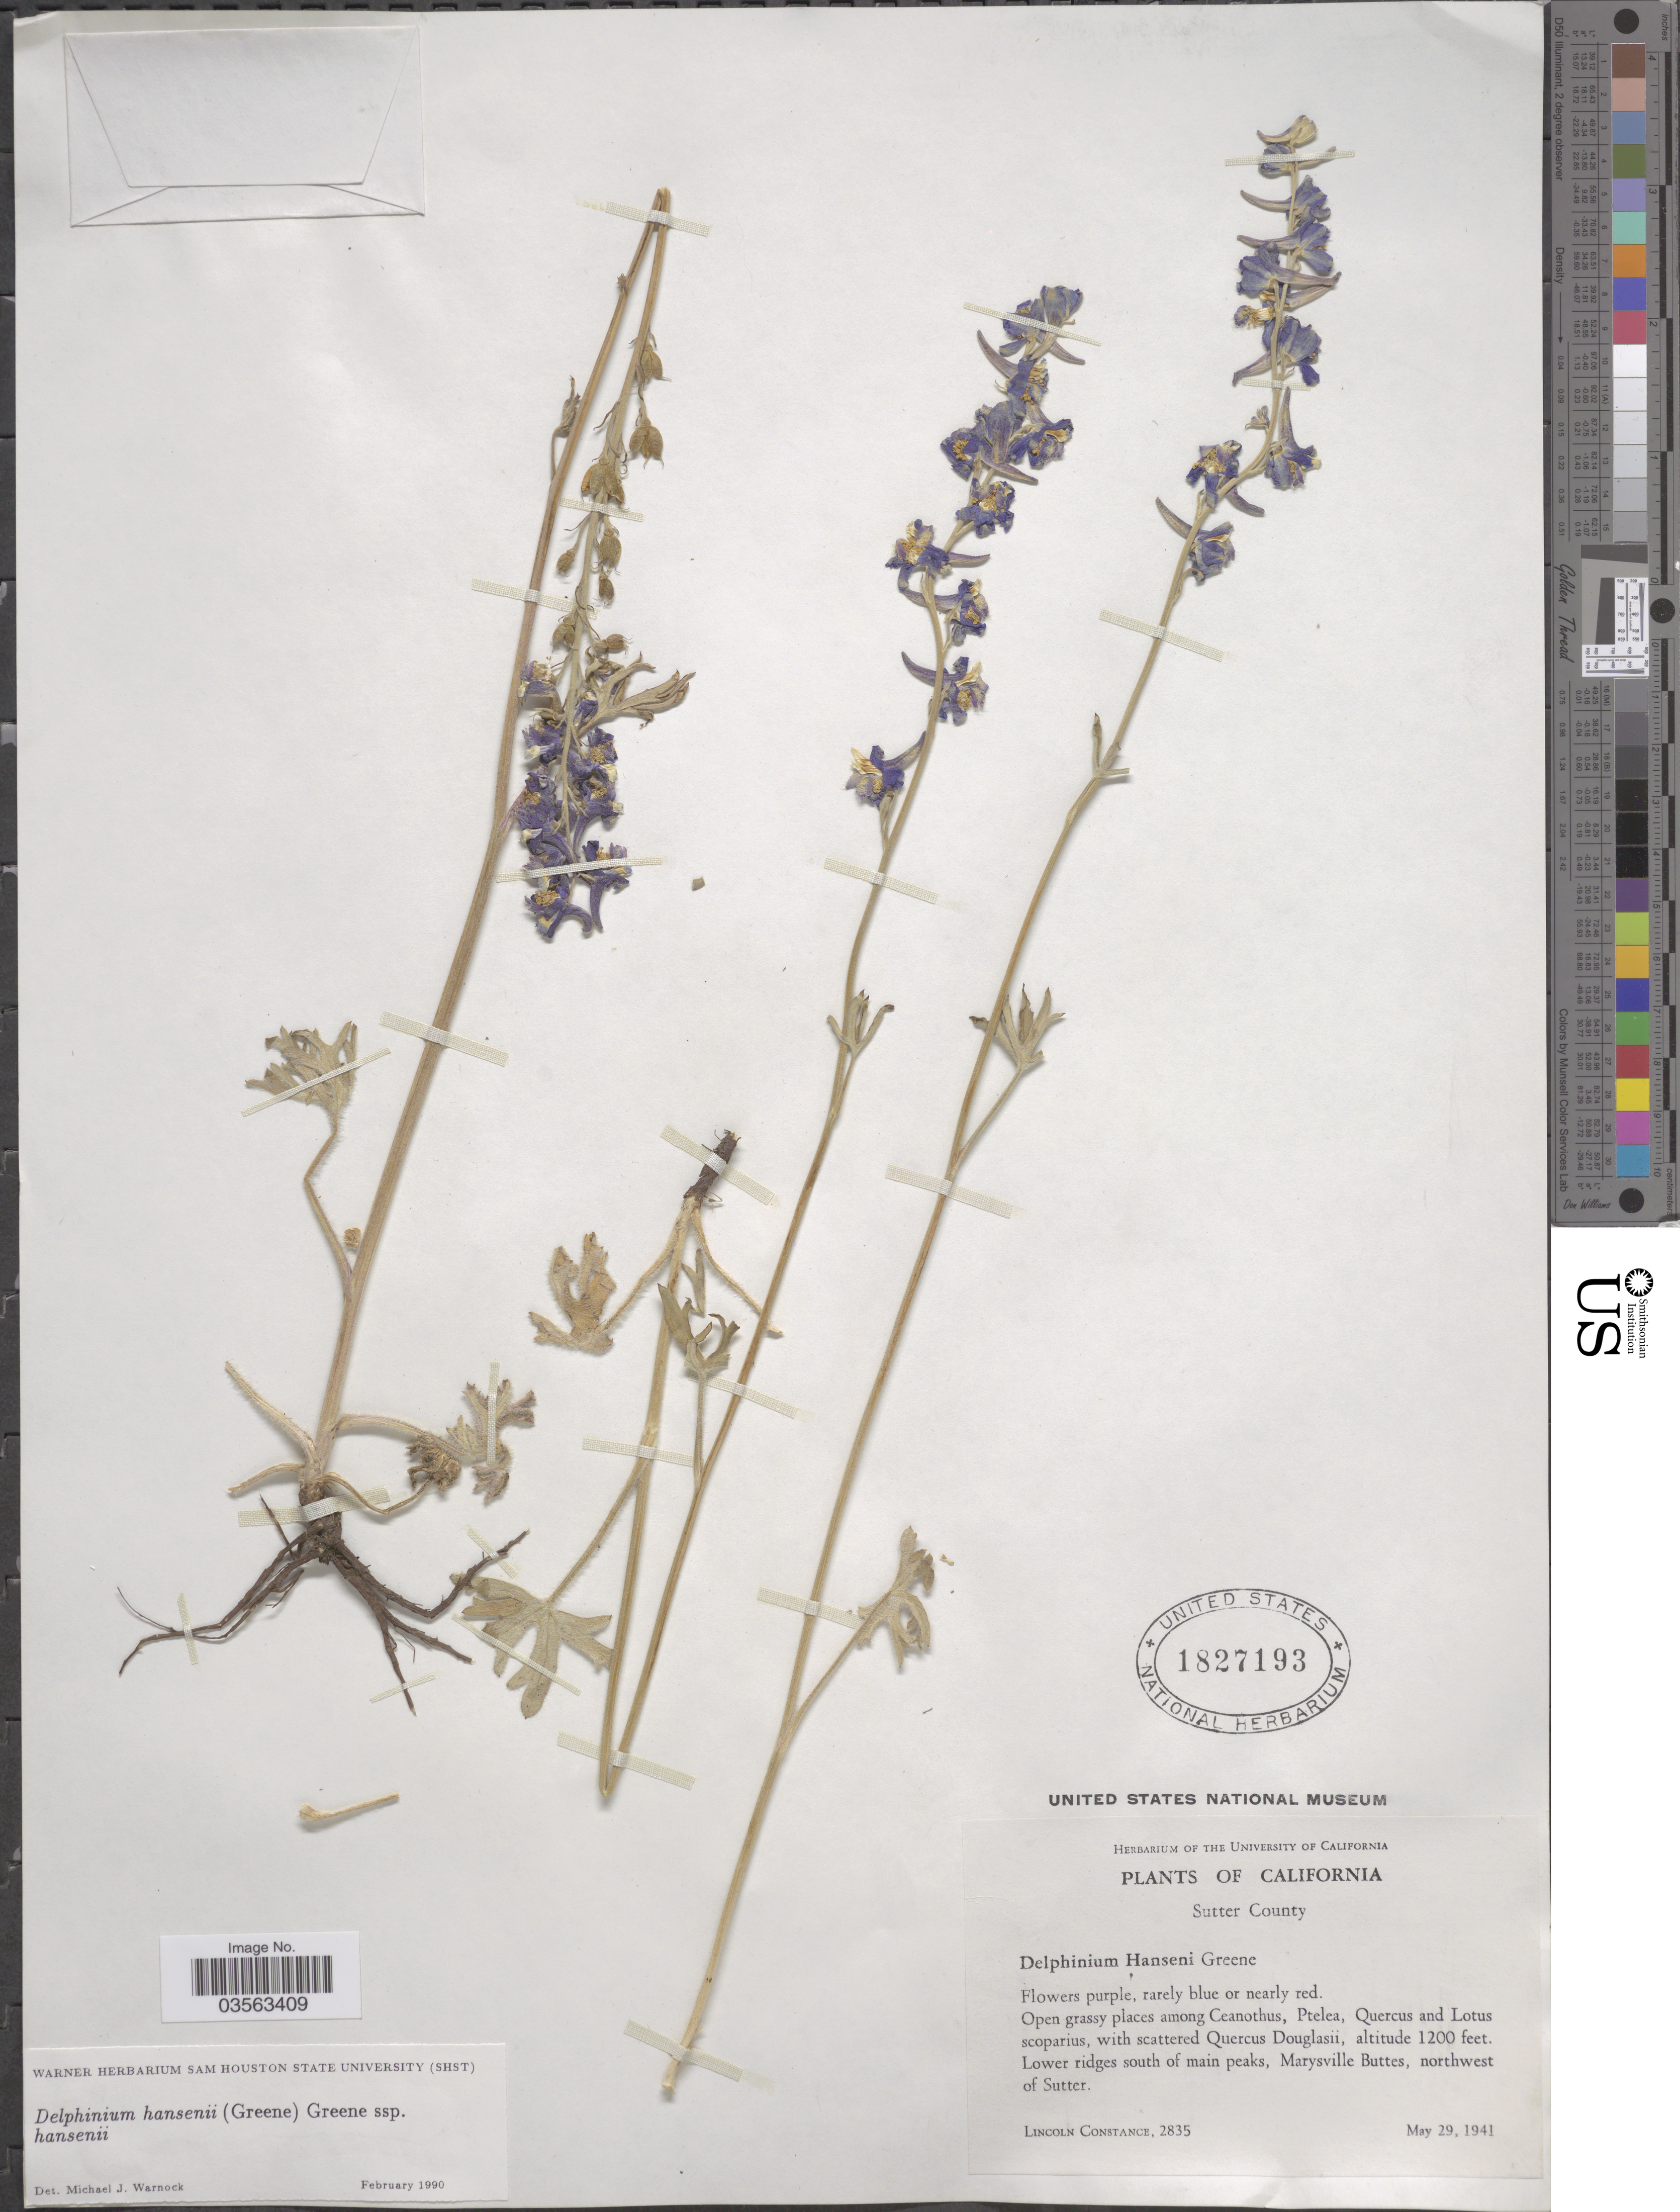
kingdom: Plantae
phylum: Tracheophyta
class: Magnoliopsida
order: Ranunculales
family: Ranunculaceae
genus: Delphinium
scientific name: Delphinium hansenii subsp. hansenii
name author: (Greene) Greene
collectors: L. Constance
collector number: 2835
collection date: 1941-05-29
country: United States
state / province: California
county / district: Sutter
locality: Sutter County. Lower ridges south of main peaks, Marysville Buttes, northwest of Sutter.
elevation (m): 366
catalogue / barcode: US 1827193